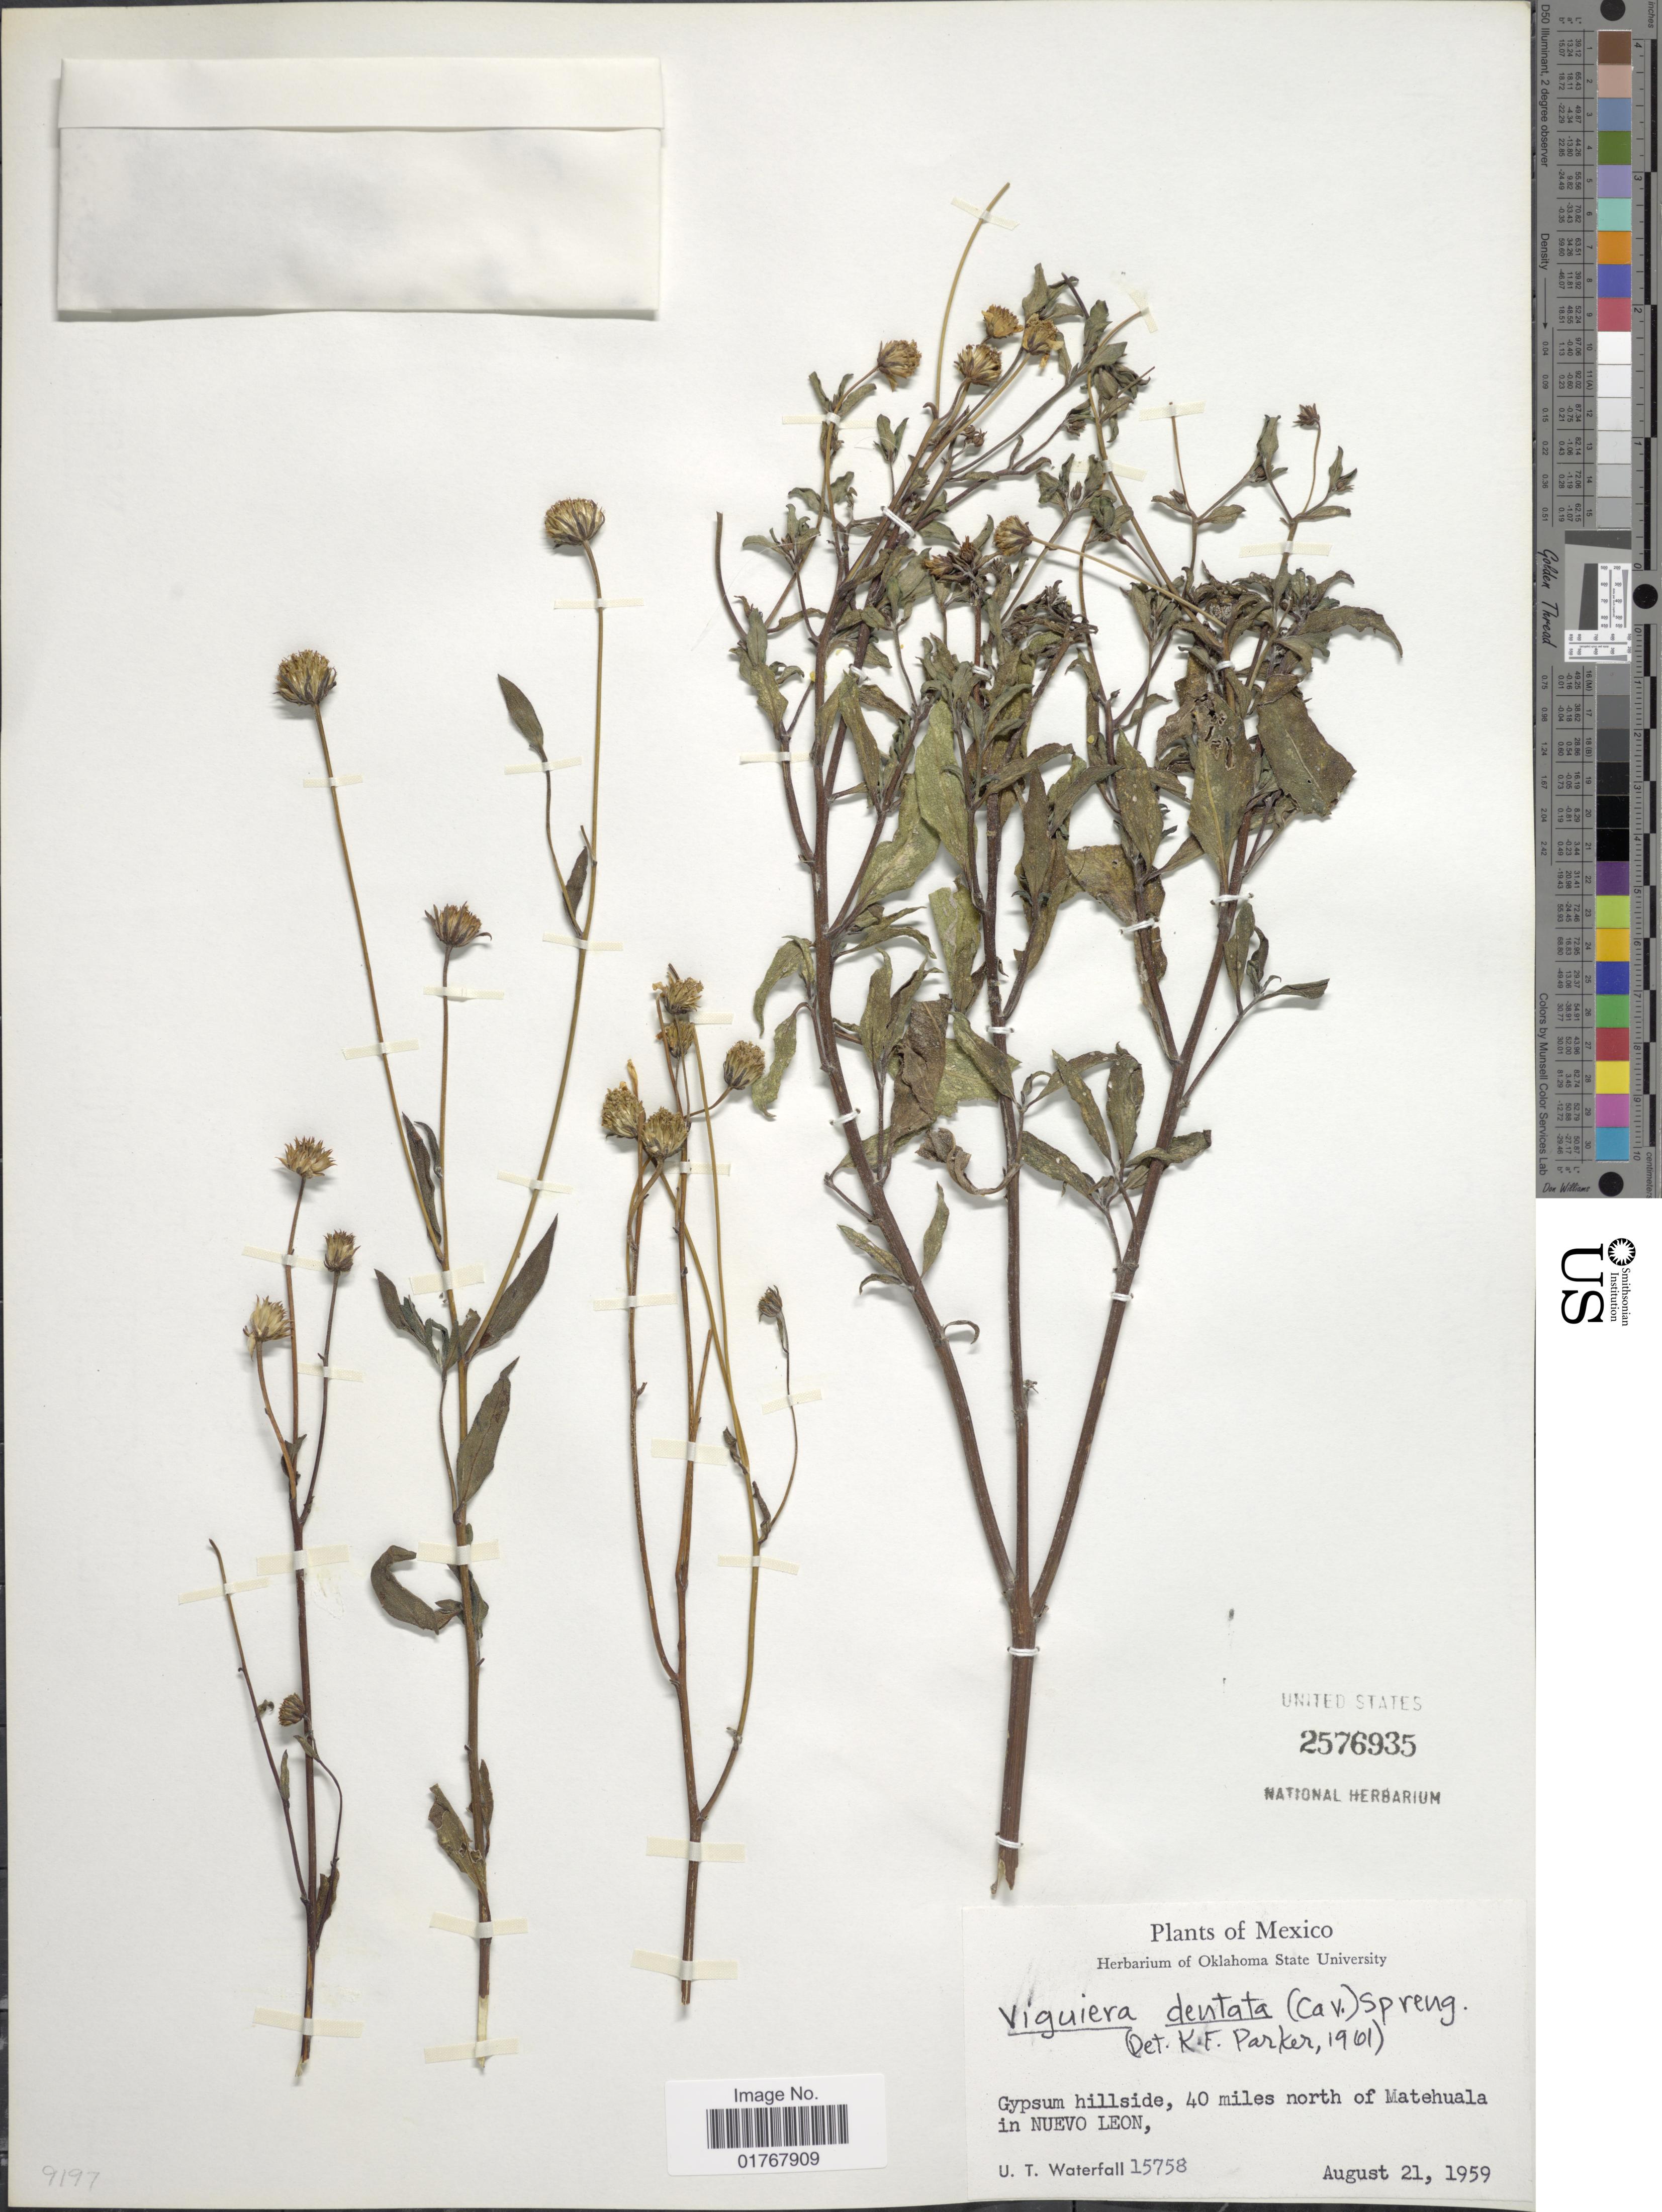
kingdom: Plantae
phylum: Tracheophyta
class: Magnoliopsida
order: Asterales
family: Asteraceae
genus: Viguiera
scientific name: Viguiera dentata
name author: (Cav.) Spreng.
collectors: U. T. Waterfall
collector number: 15758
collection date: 1959-08-21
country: Mexico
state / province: Nuevo León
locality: Gypsum hillside, 40 miles north of Matehuala in Nuevo Leon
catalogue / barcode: US 2576935